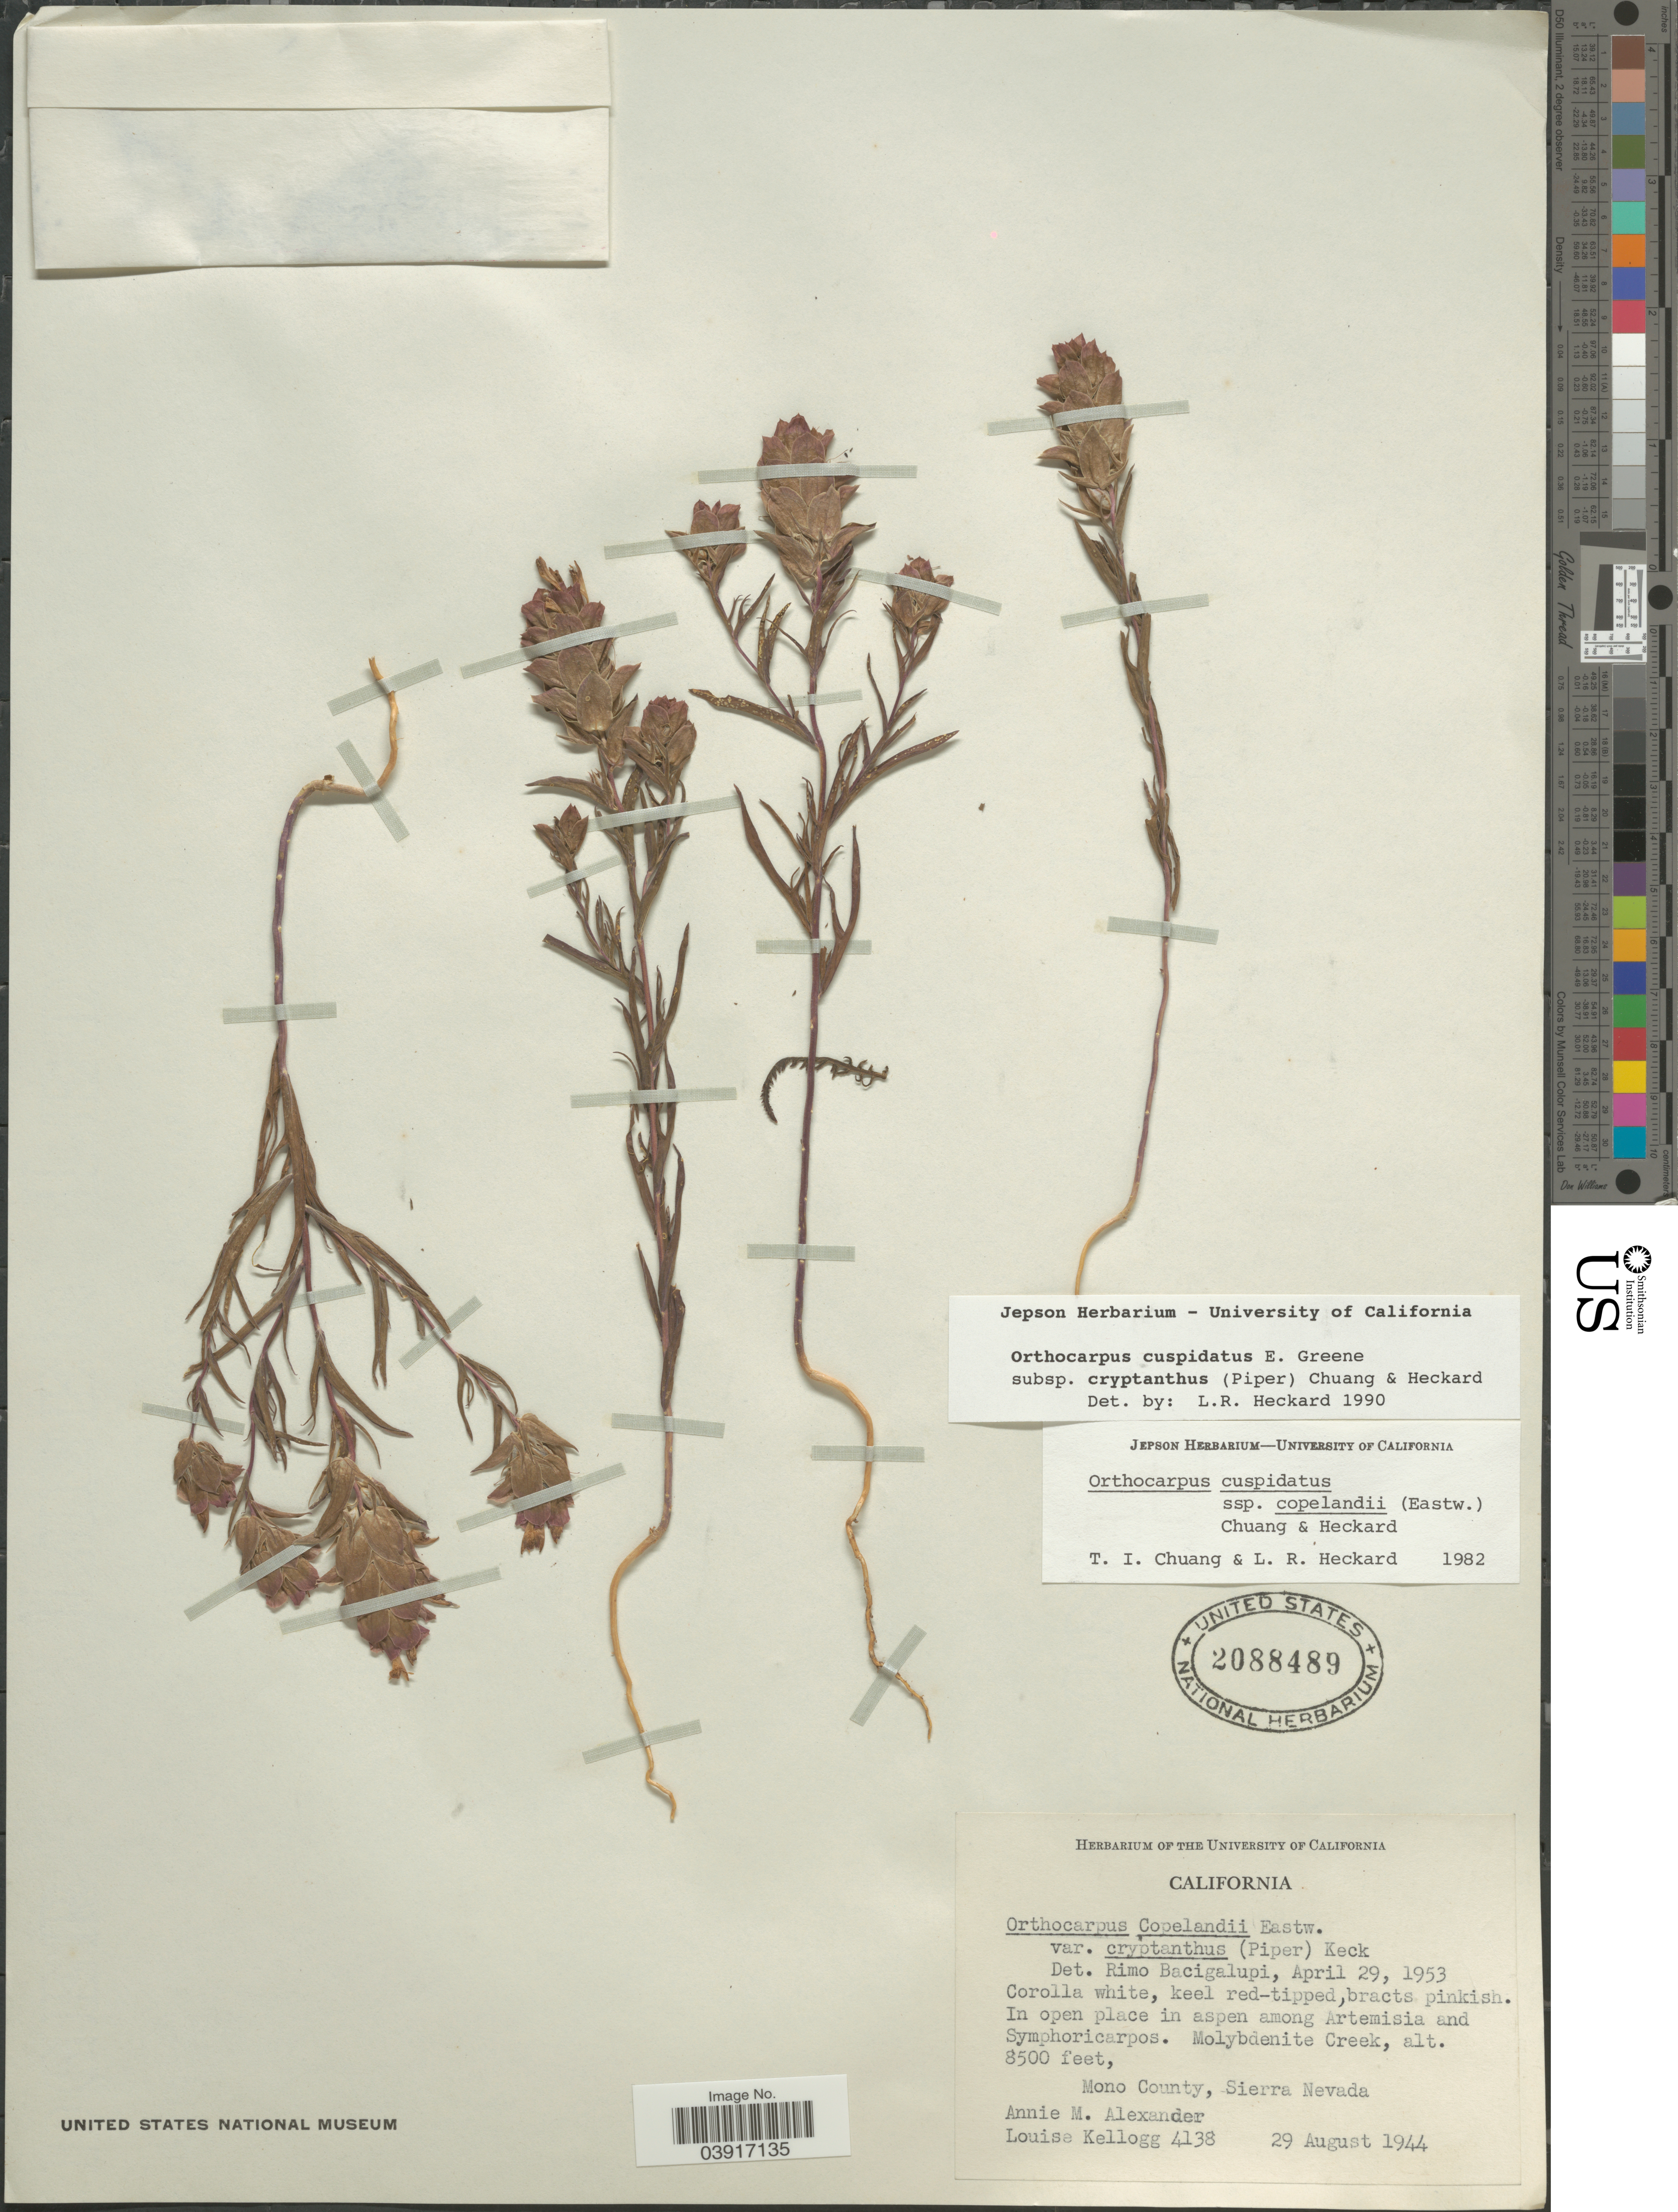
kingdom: Plantae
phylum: Tracheophyta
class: Magnoliopsida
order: Lamiales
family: Orobanchaceae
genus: Orthocarpus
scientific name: Orthocarpus cuspidatus subsp. cryptanthus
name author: (Piper) T.I. Chuang & Heckard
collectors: A. M. Alexander & L. Kellogg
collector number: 4138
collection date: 1944-08-29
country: United States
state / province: California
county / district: Mono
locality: Molybdenite Creek. Mono County, Sierra Nevada.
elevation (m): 2591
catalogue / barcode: US 2088489